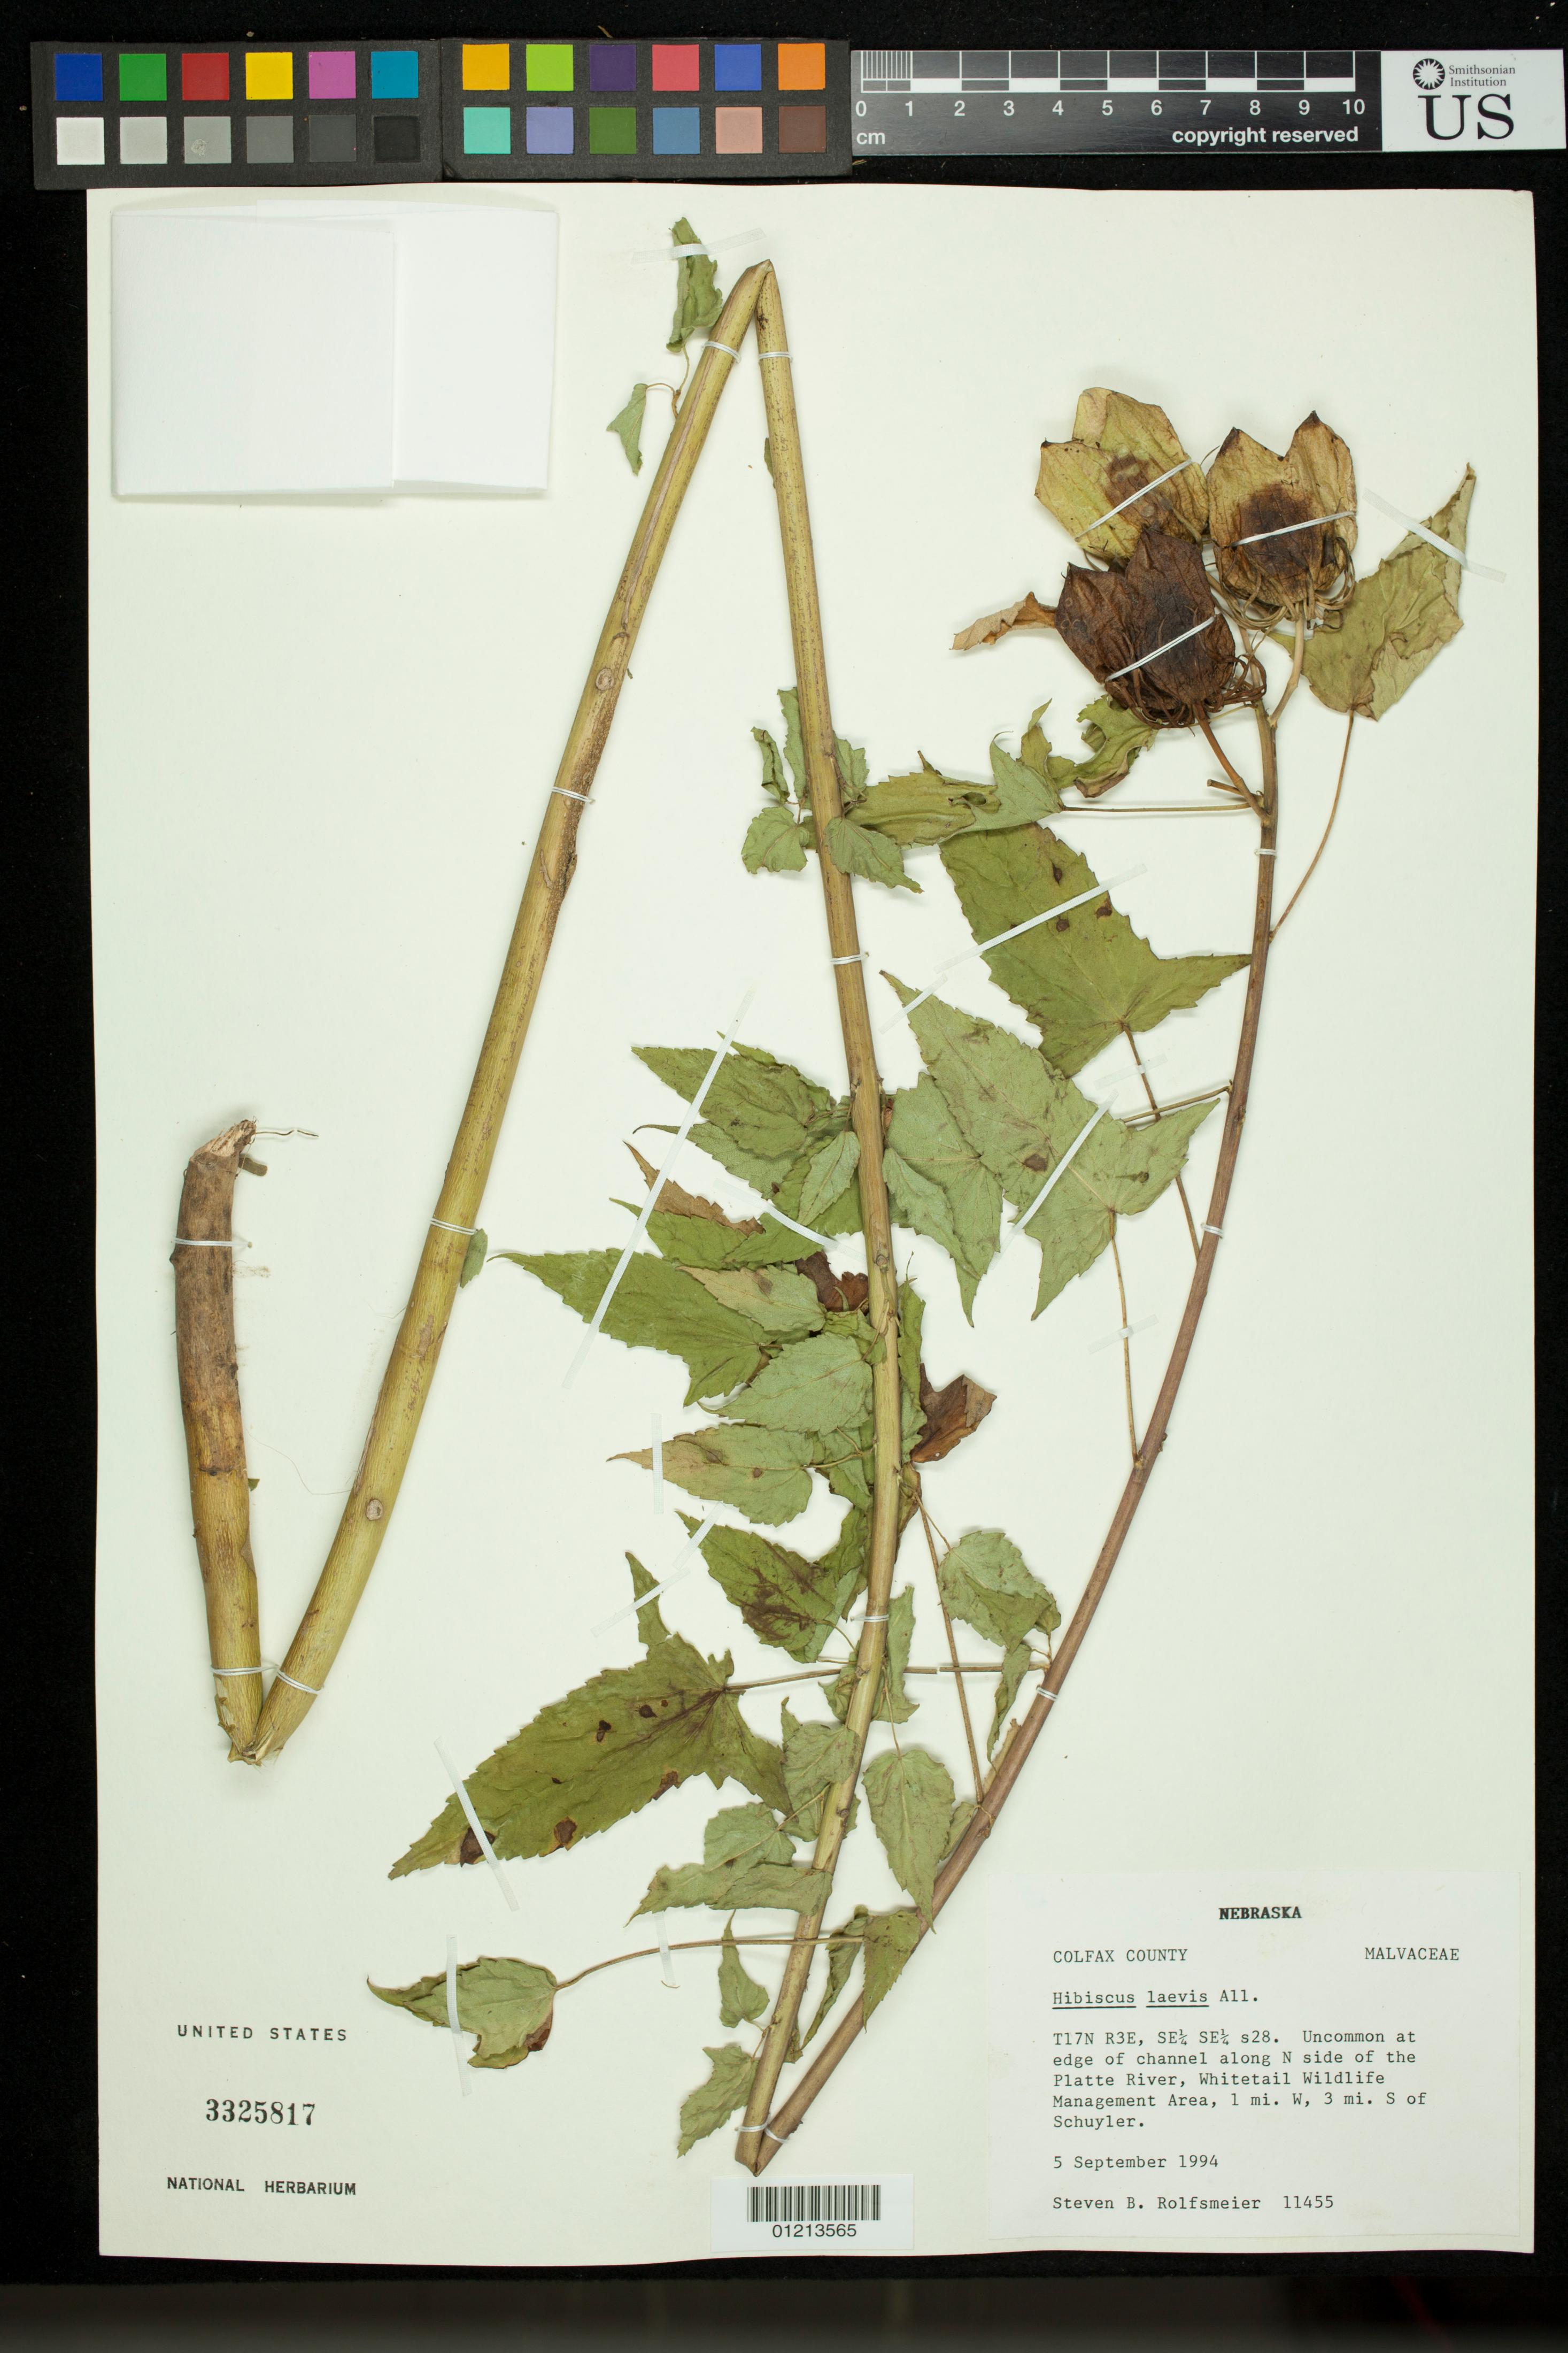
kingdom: Plantae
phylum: Tracheophyta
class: Magnoliopsida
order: Malvales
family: Malvaceae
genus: Hibiscus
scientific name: Hibiscus laevis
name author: All.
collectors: S. Rolfsmeier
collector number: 11455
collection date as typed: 09 May 1994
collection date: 1994-05-09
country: United States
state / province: Nebraska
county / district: Colfax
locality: Colfax County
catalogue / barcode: US 3325817